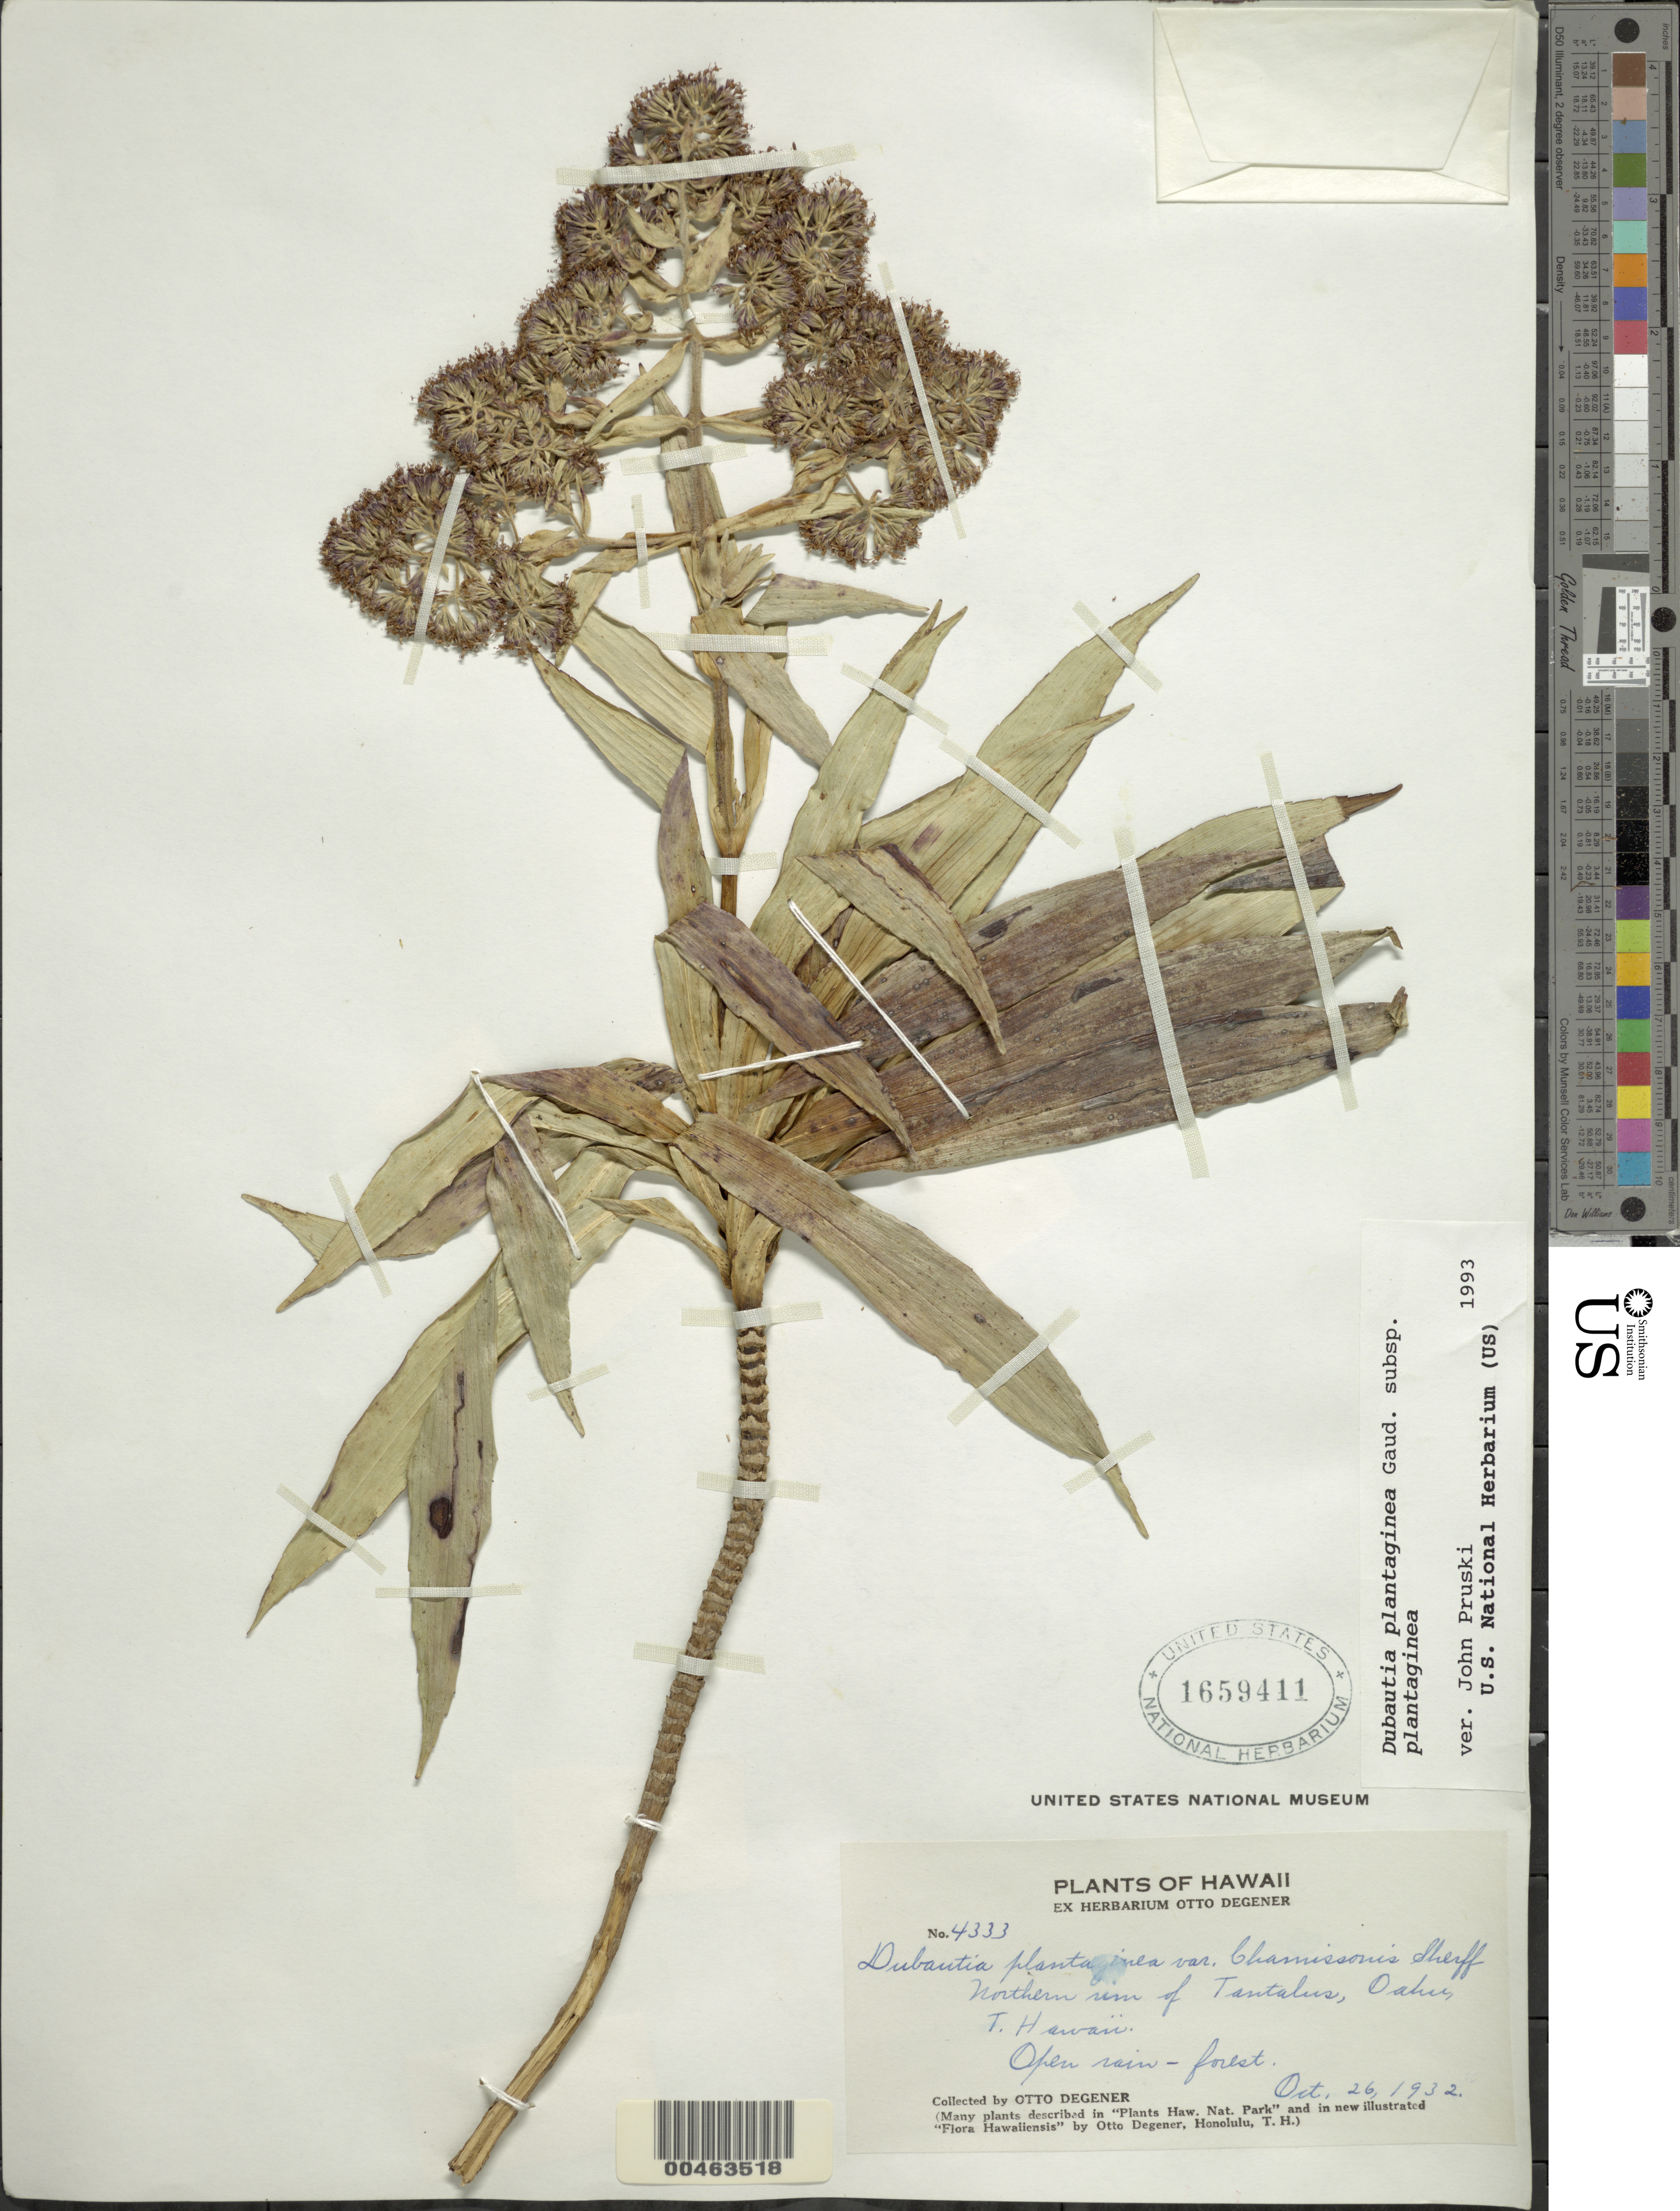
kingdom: Plantae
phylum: Tracheophyta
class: Magnoliopsida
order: Asterales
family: Asteraceae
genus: Dubautia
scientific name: Dubautia plantaginea subsp. plantaginea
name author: Gaudich.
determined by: Pruski, J. F.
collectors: O. Degener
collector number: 4333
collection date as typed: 26 Oct 1932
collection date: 1932-10-26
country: United States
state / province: Hawaii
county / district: Honolulu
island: Oahu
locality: Northern rim of Tantalus, Open rain-forest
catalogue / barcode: US 1659411